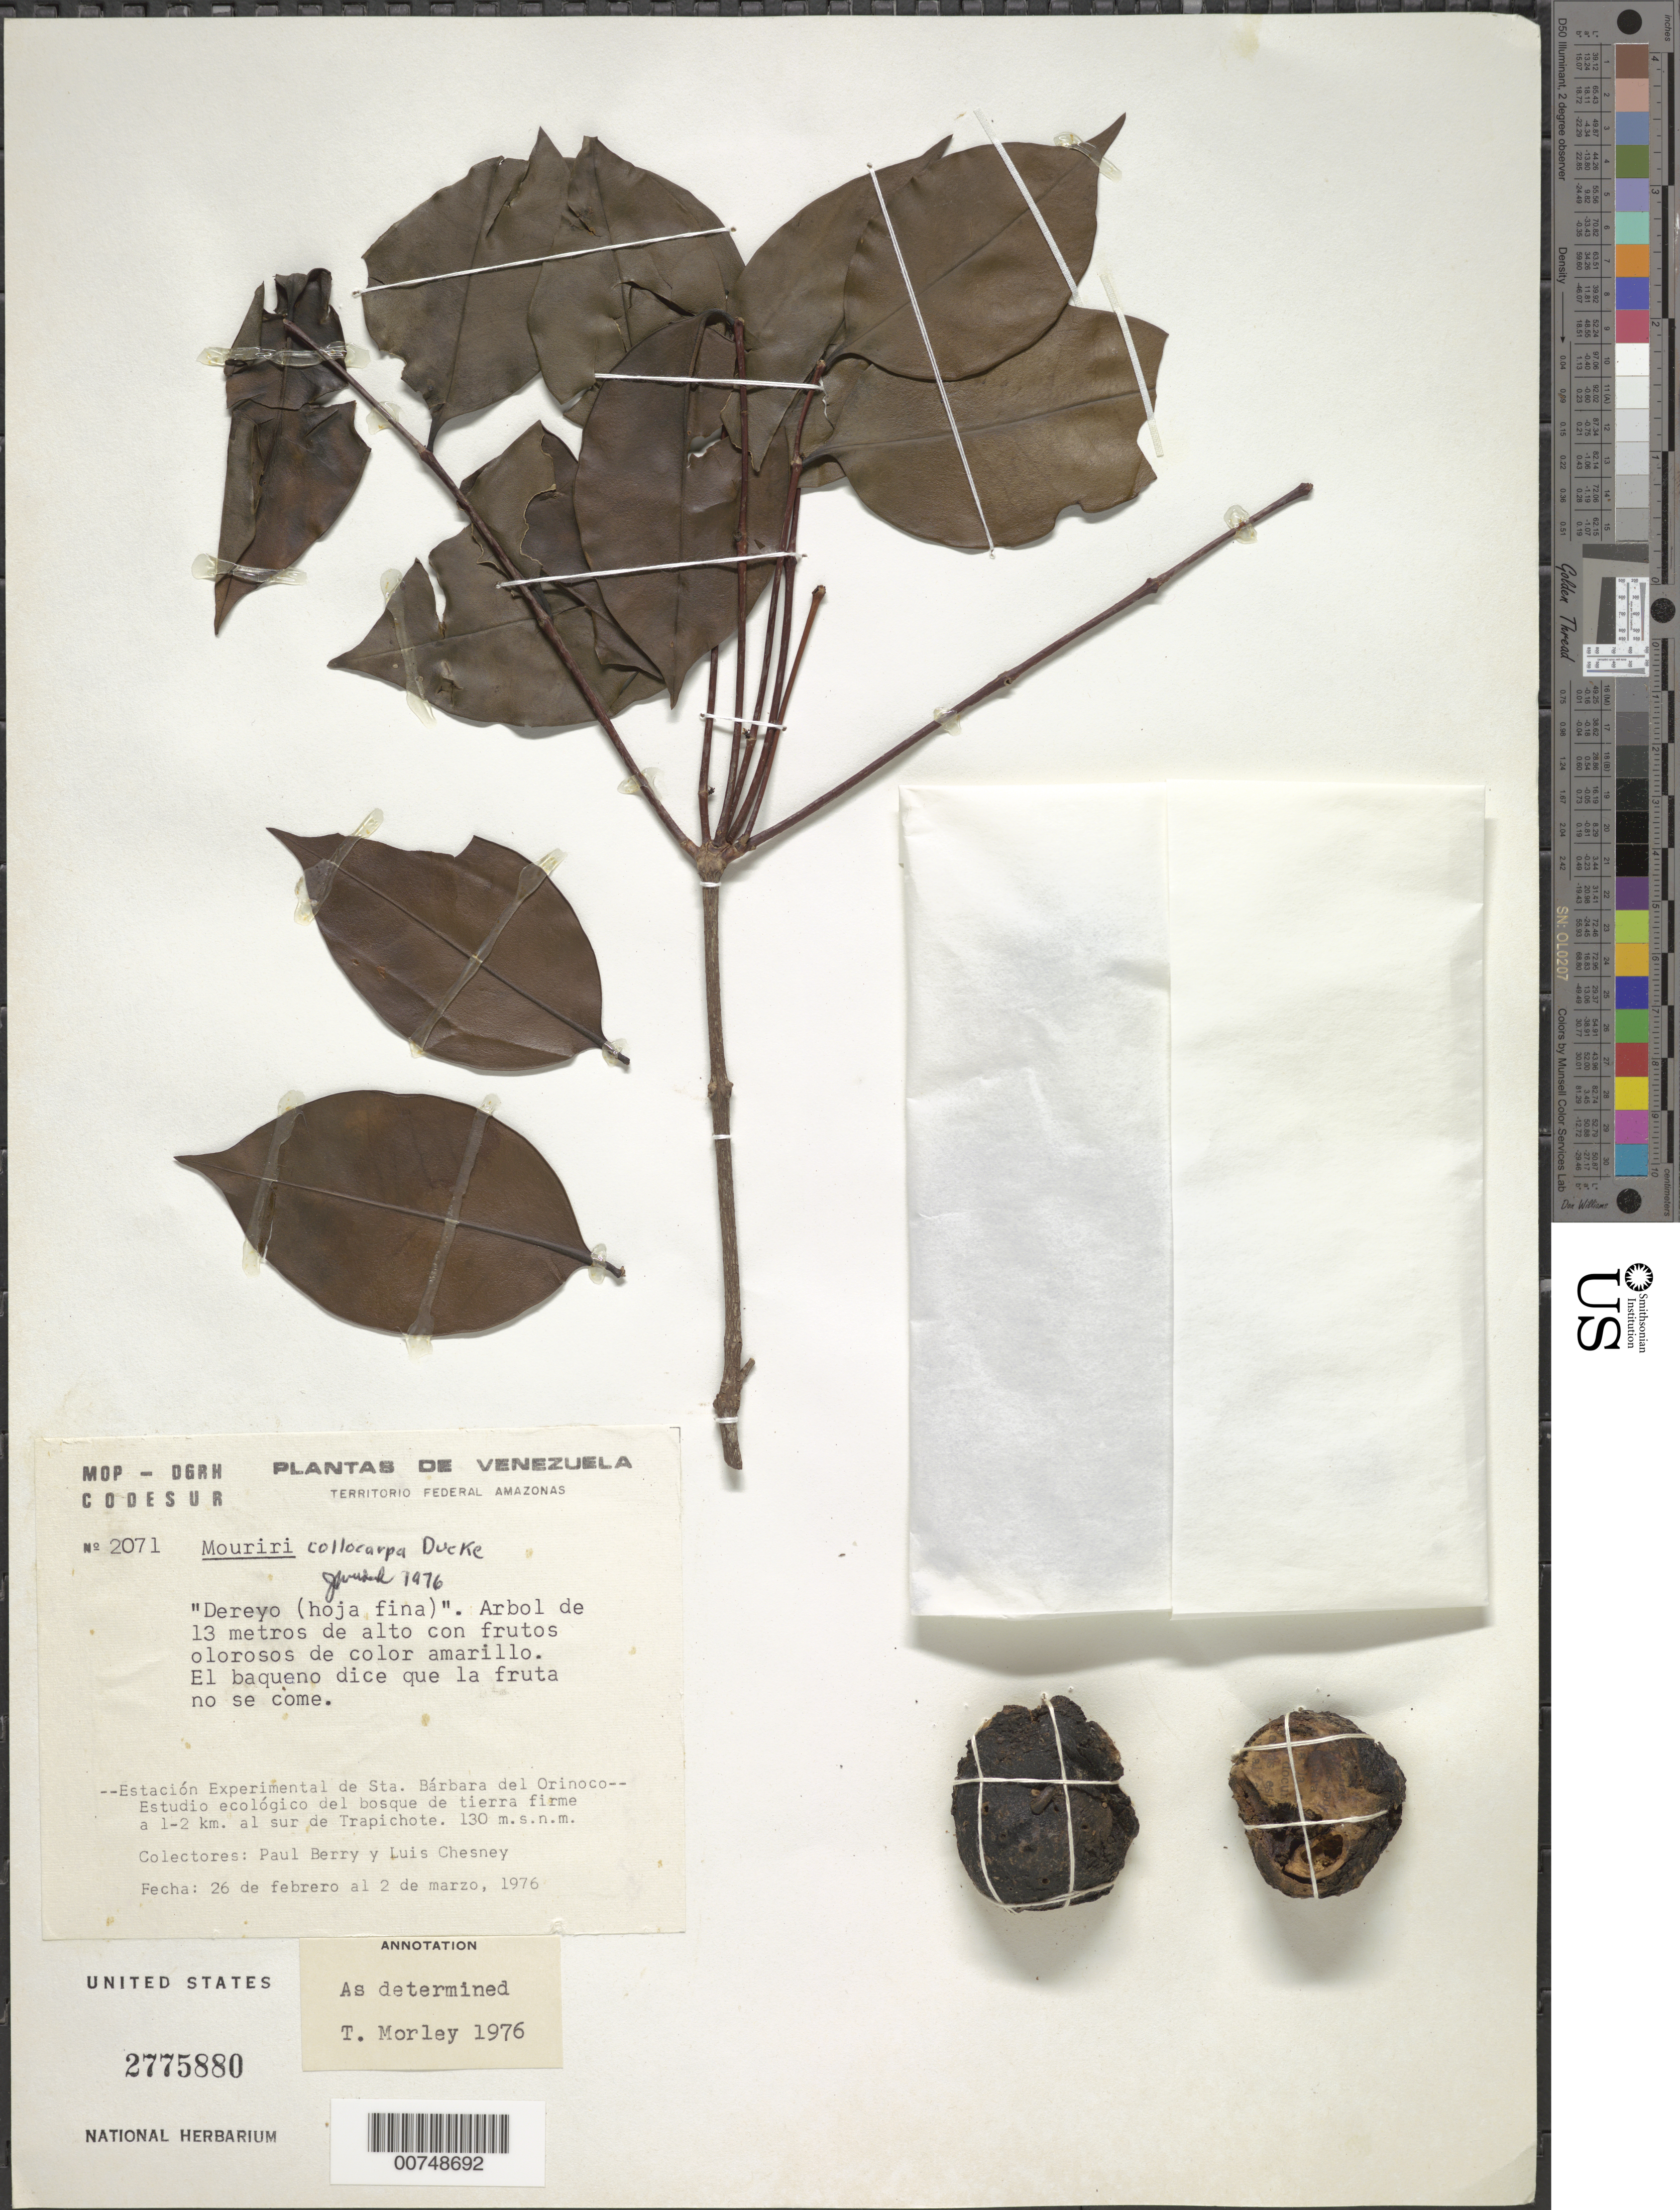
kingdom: Plantae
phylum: Tracheophyta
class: Magnoliopsida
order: Myrtales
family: Melastomataceae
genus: Mouriri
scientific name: Mouriri collocarpa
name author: Ducke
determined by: Wurdack, John J., (US), US (UNITED STATES)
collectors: P. E. Berry & L. Chesney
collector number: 2071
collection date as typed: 26-Feb-76 to 2-Mar-76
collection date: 1976-02-26/1976-03-02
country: Venezuela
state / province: Amazonas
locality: Estacion Experimental de Sta. Barbara del Orinoco, a 1-2 km al sur de Trapichote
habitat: Bosque de tierra firme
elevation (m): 130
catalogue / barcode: US 2775880